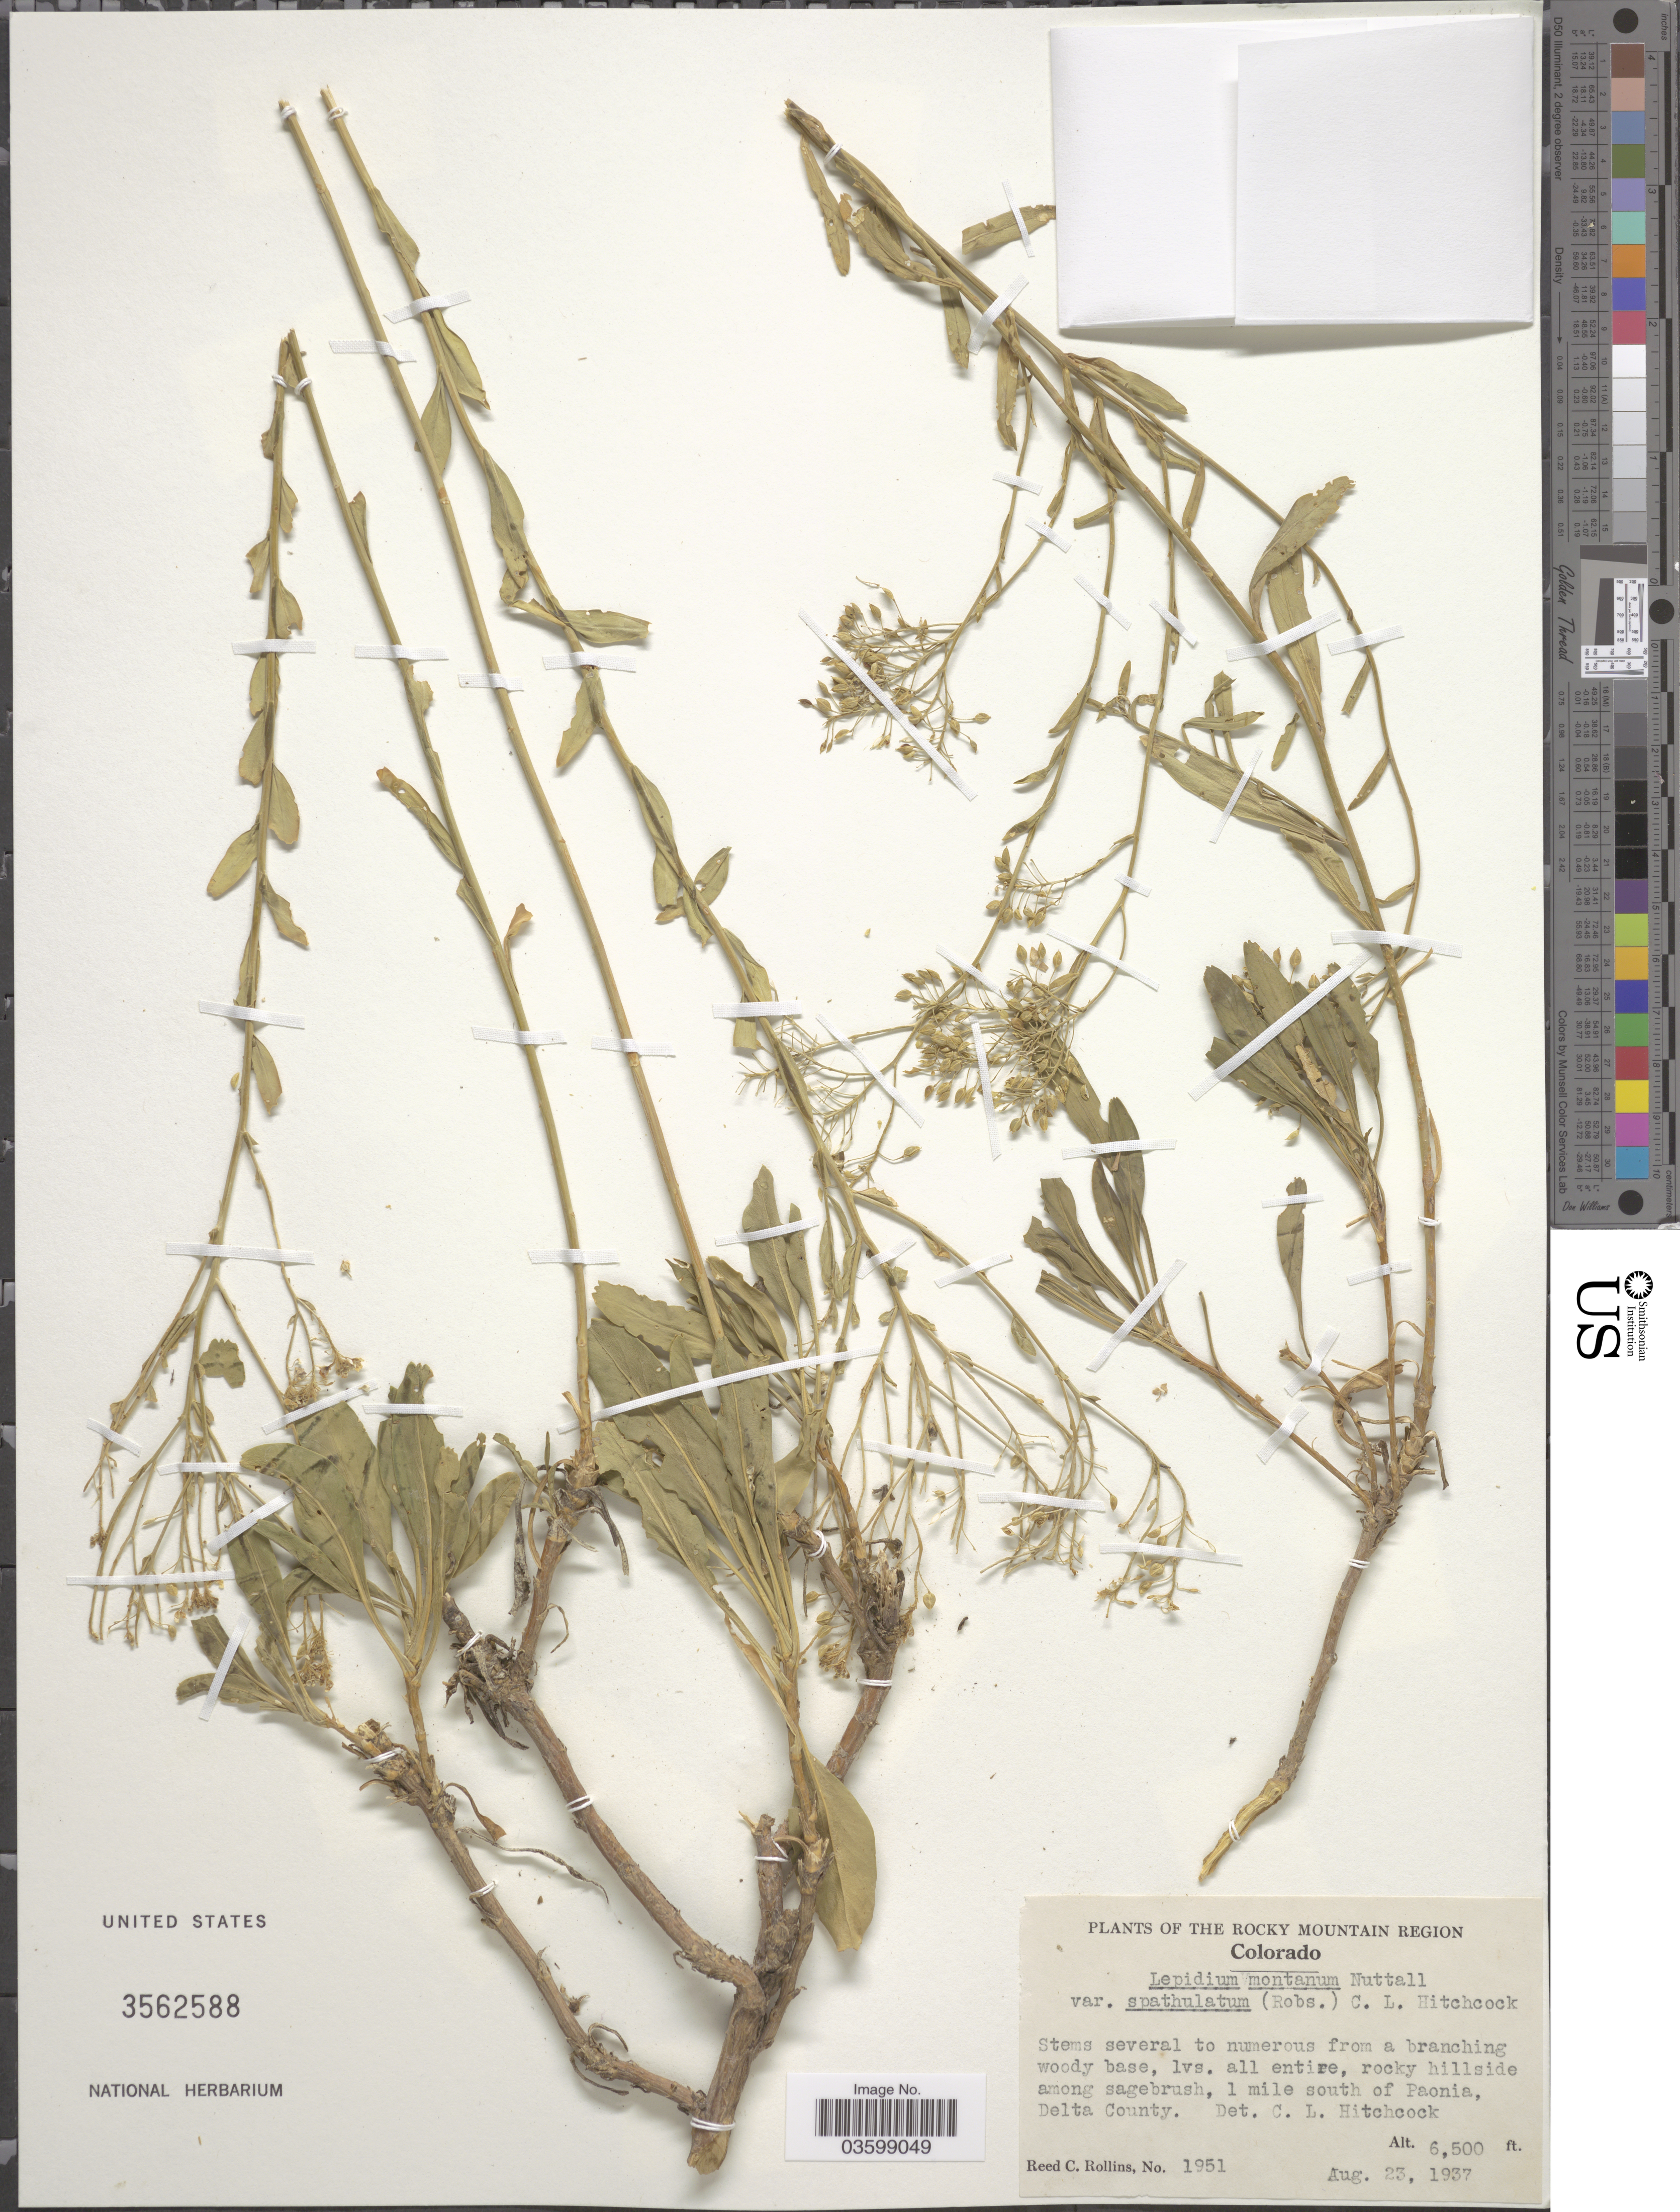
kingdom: Plantae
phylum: Tracheophyta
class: Magnoliopsida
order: Brassicales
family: Brassicaceae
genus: Lepidium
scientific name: Lepidium crenatum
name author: (Greene) Rydb.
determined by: Al-Shehbaz, I. A., (MO), Missouri Botanical Garden (UNITED STATES)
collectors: R. C. Rollins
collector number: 1951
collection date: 1937-08-23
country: United States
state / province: Colorado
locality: The Rocky Mountain Region. 1 mile south of Paonia, Delta County.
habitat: rocky hillside among sagebrush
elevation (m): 1981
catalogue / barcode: US 3562588